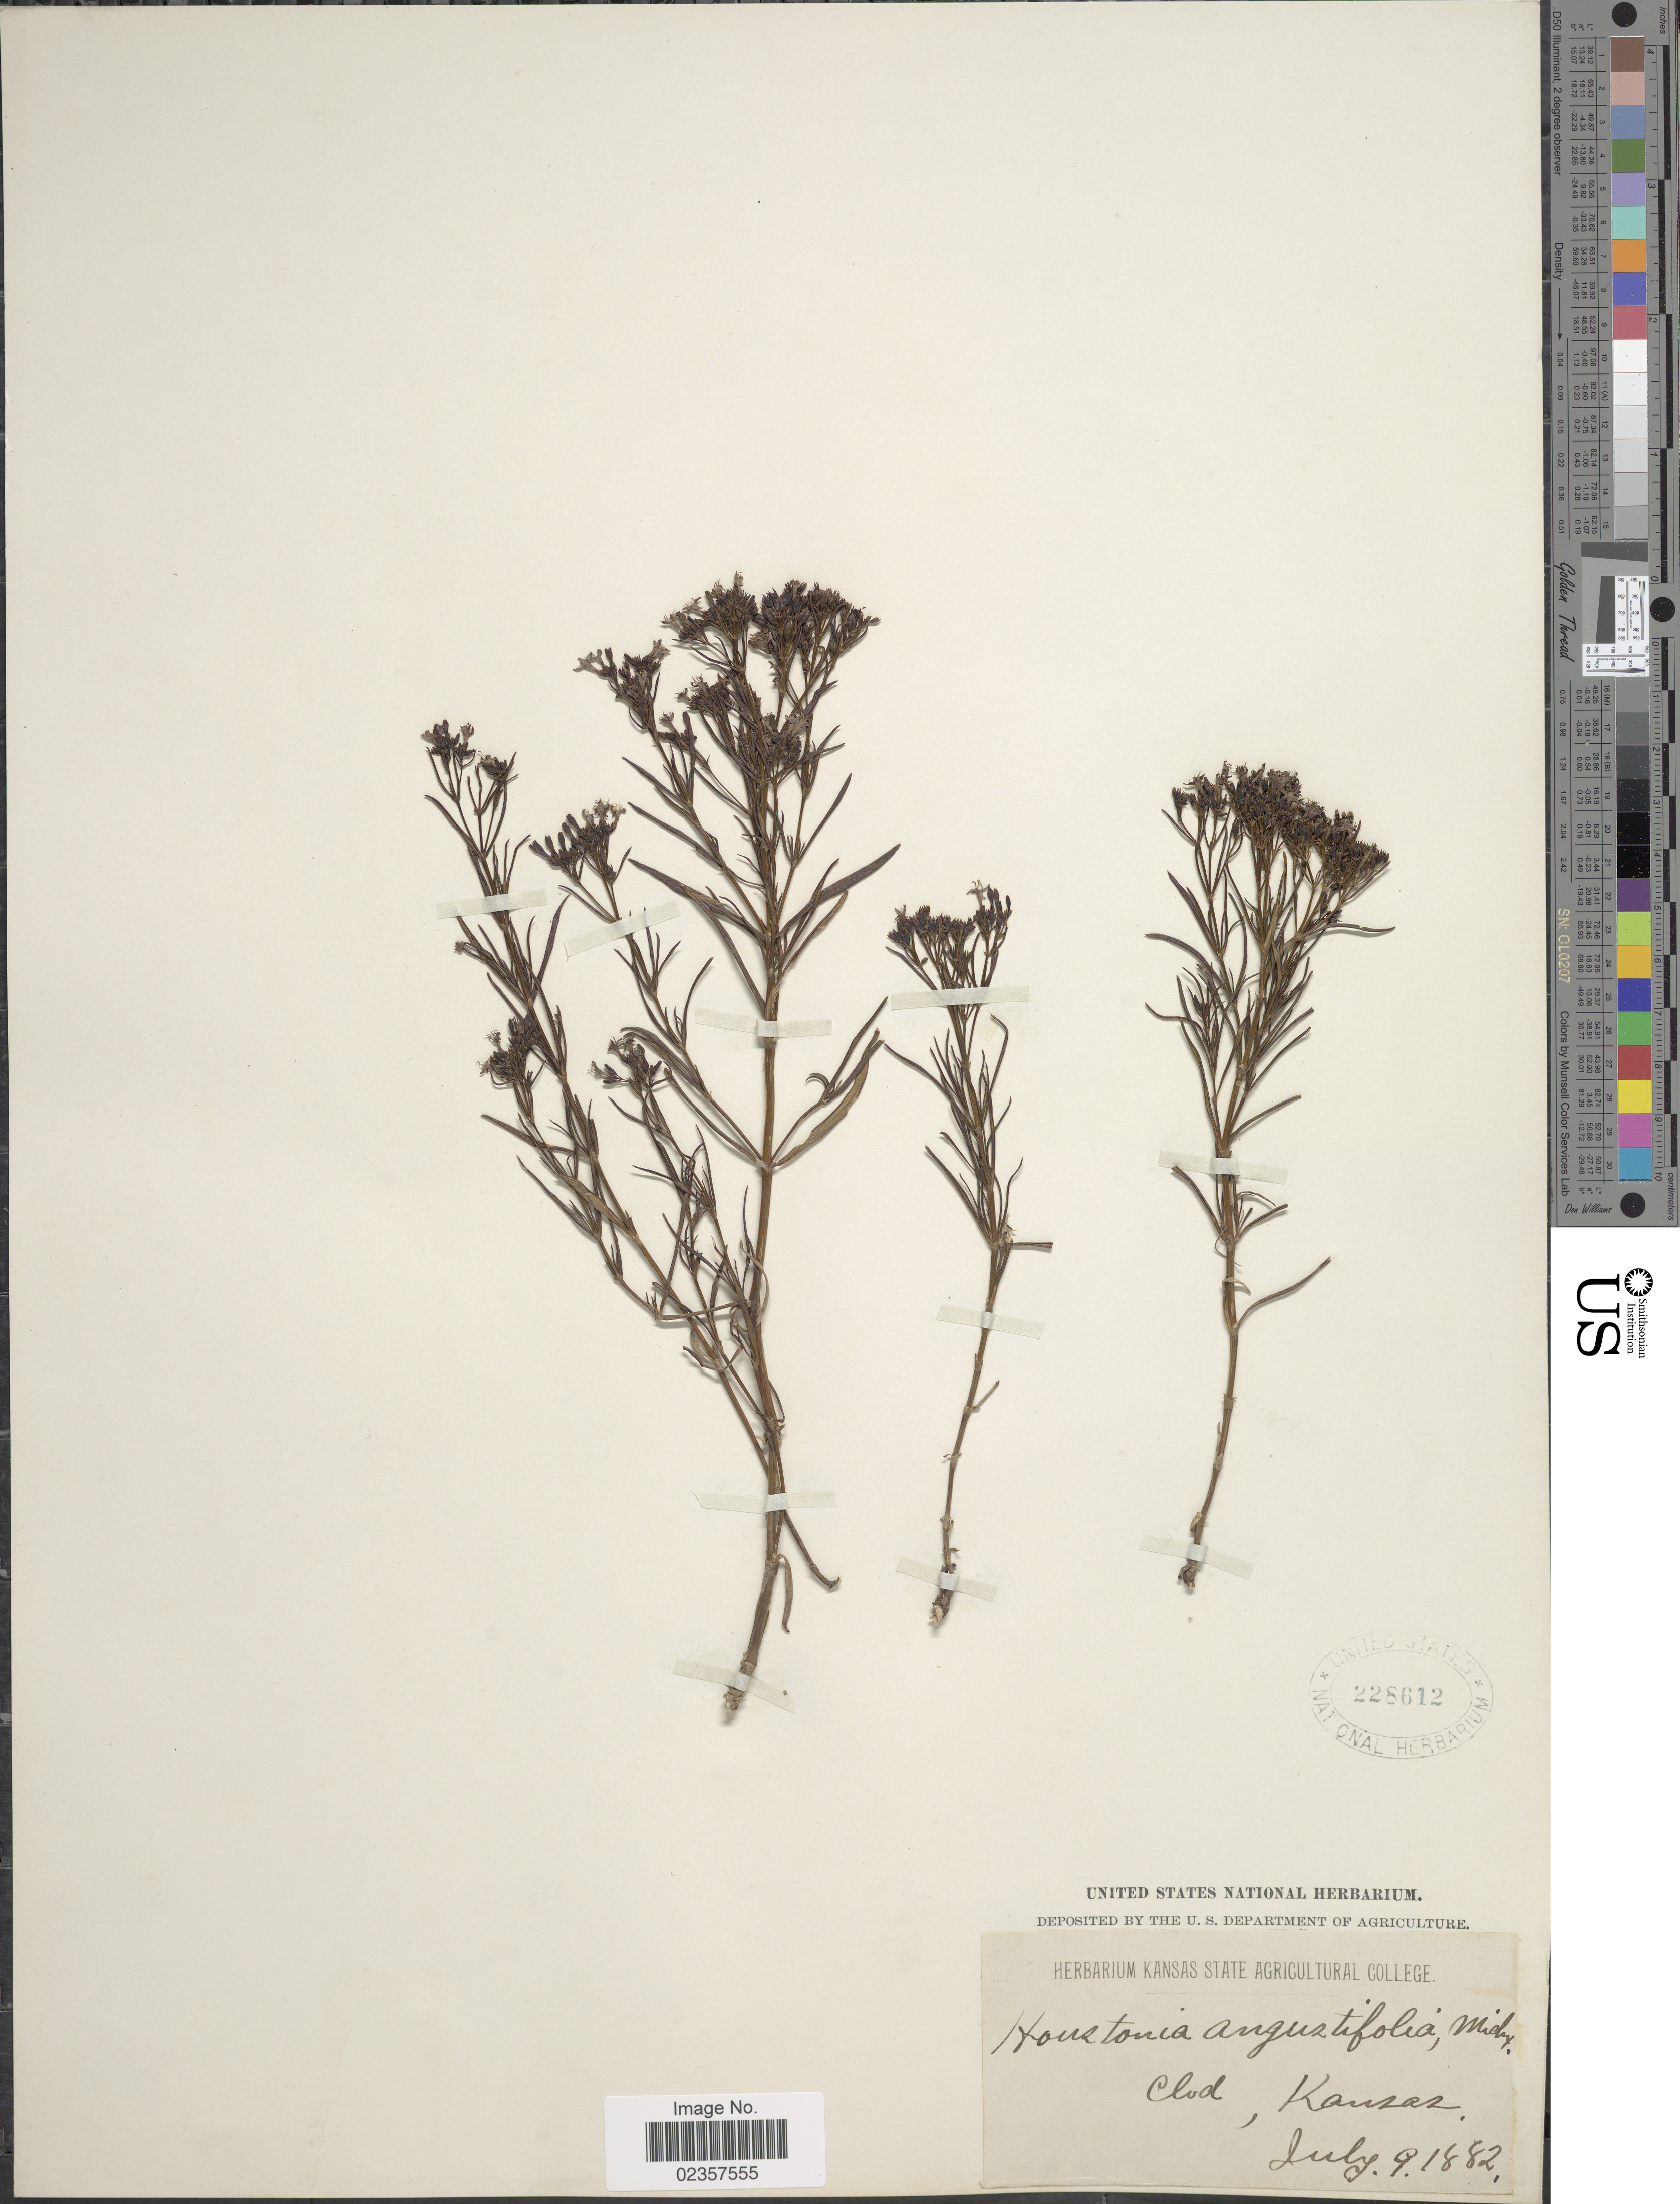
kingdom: Plantae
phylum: Tracheophyta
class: Magnoliopsida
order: Gentianales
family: Rubiaceae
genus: Houstonia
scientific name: Houstonia nigricans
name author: (Lam.) Fernald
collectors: ex herb. Kansas State Agricultural College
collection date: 1882-07-09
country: United States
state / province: Kansas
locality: Clod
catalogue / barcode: US 228612